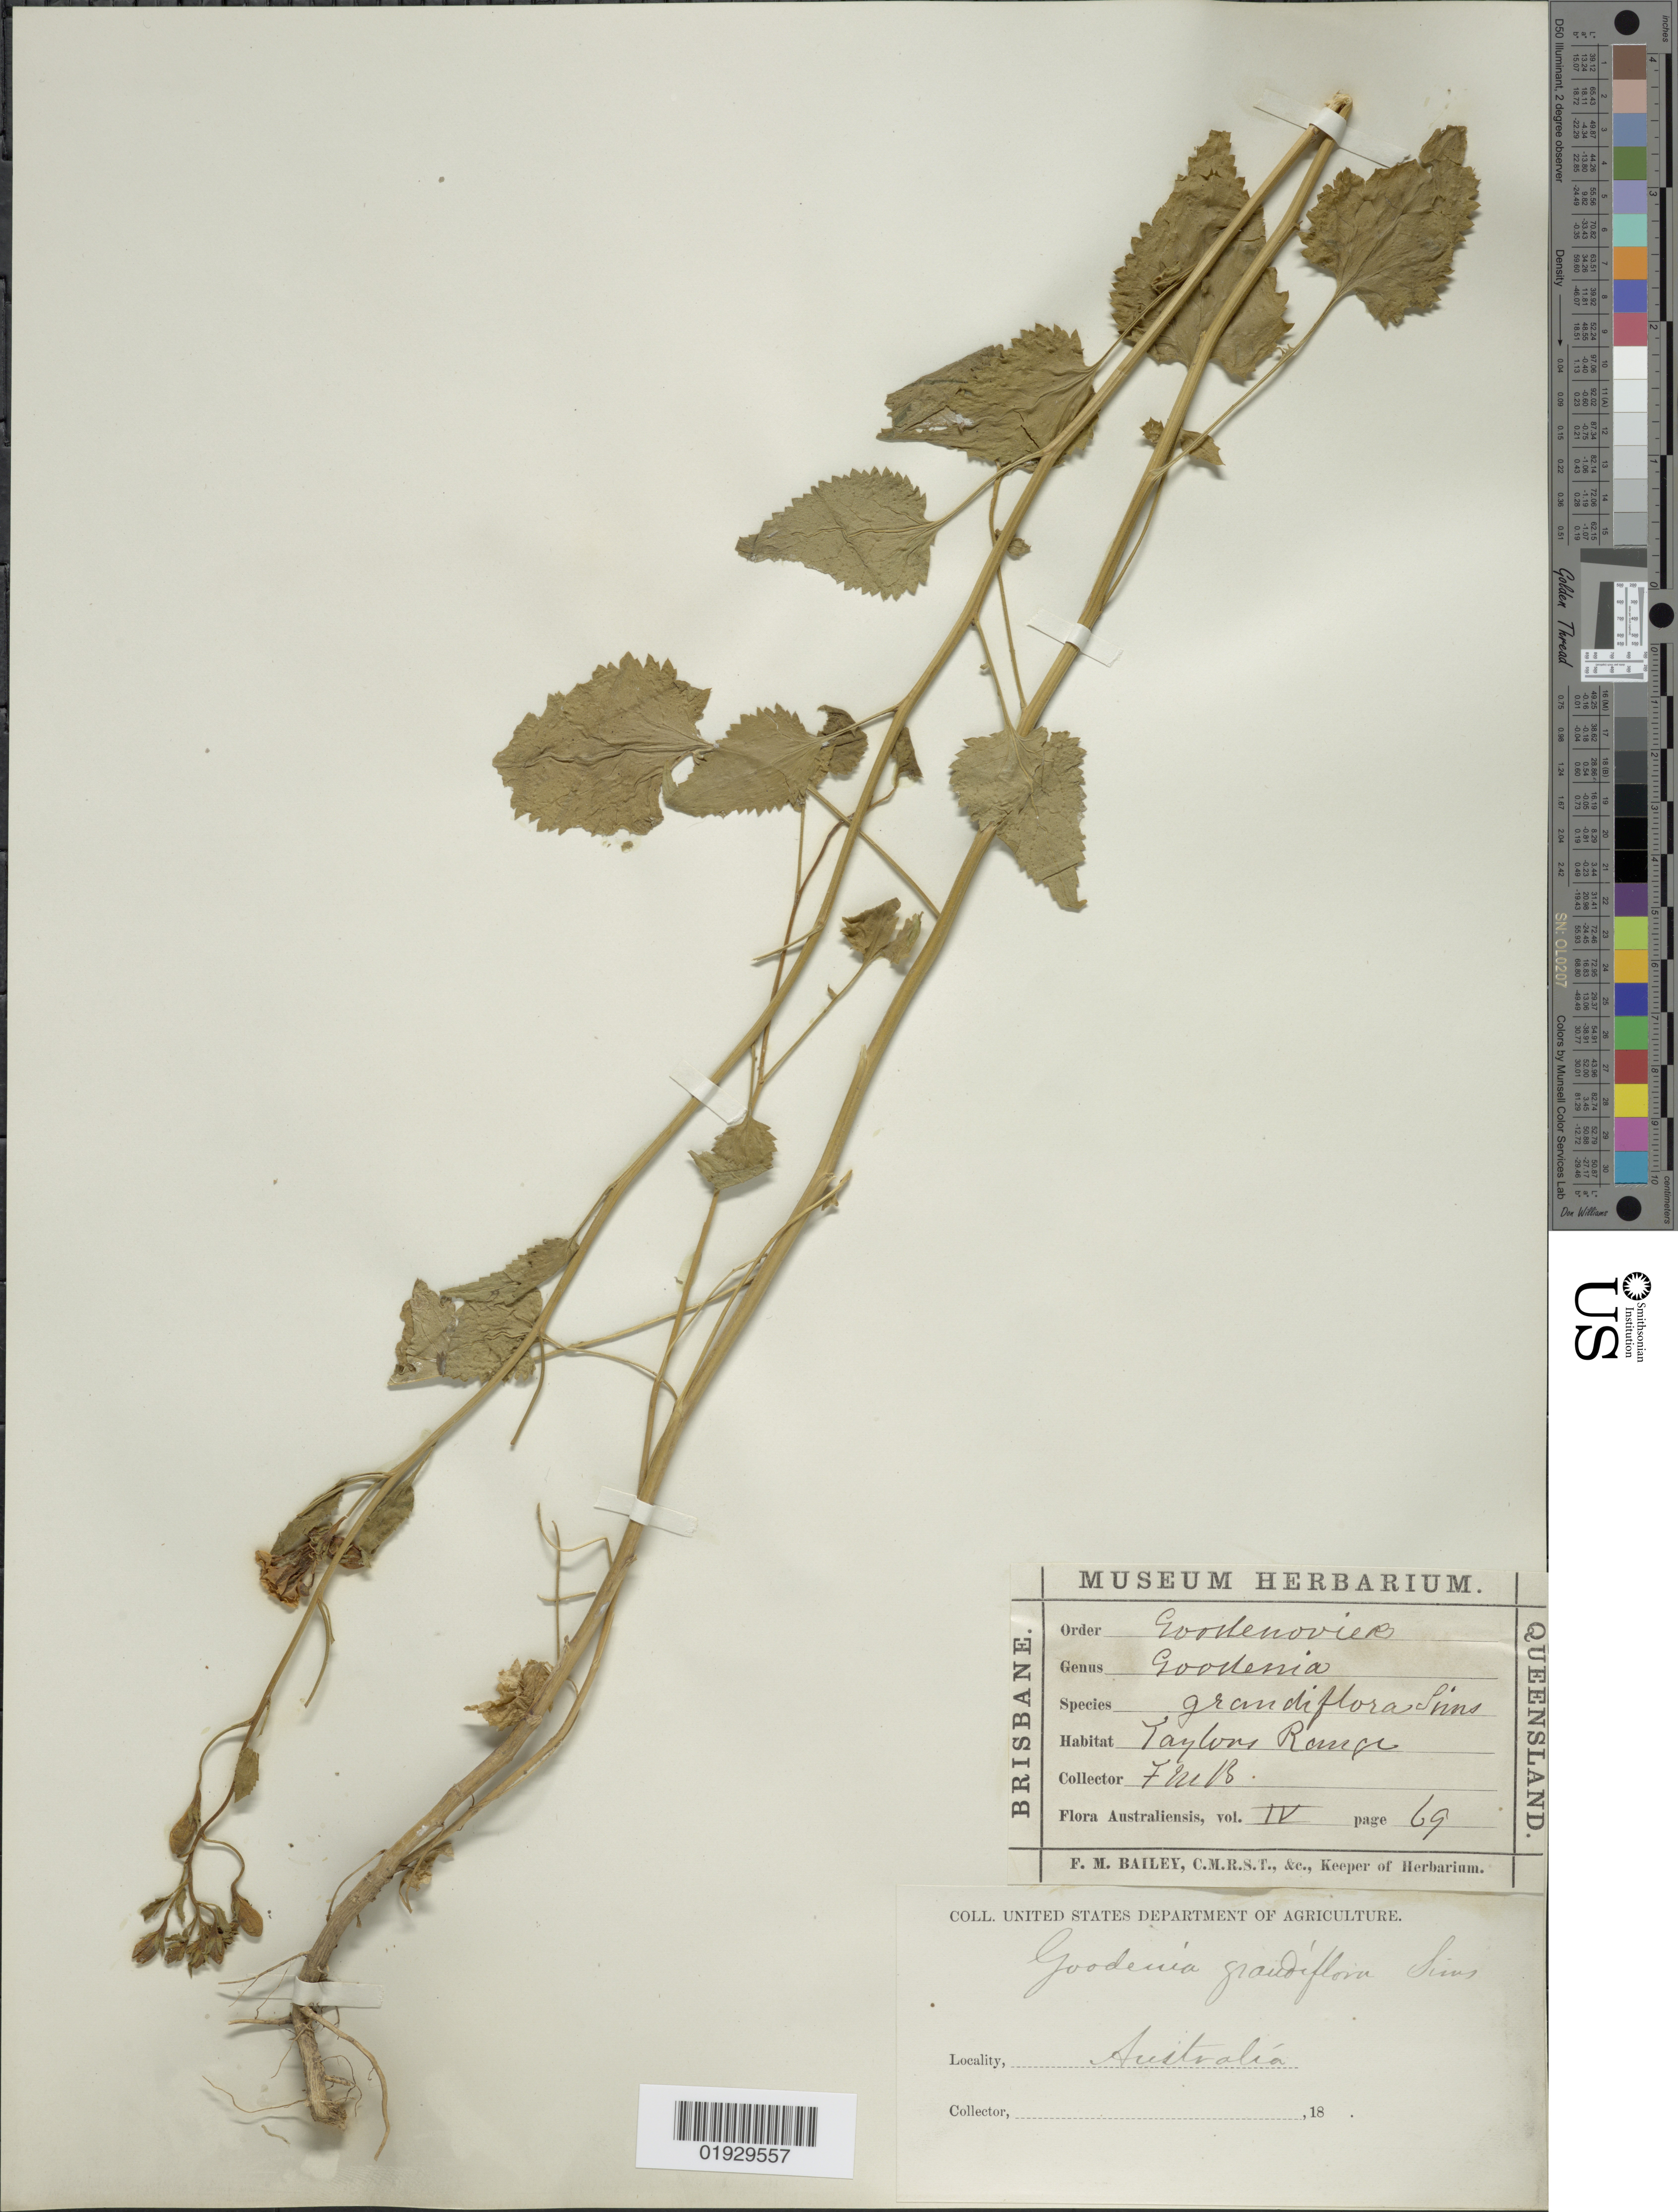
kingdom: Plantae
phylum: Tracheophyta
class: Magnoliopsida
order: Asterales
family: Goodeniaceae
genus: Goodenia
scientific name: Goodenia grandiflora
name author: Sims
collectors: F. M. Bailey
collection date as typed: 18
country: Australia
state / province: Queensland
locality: Taylors Range.